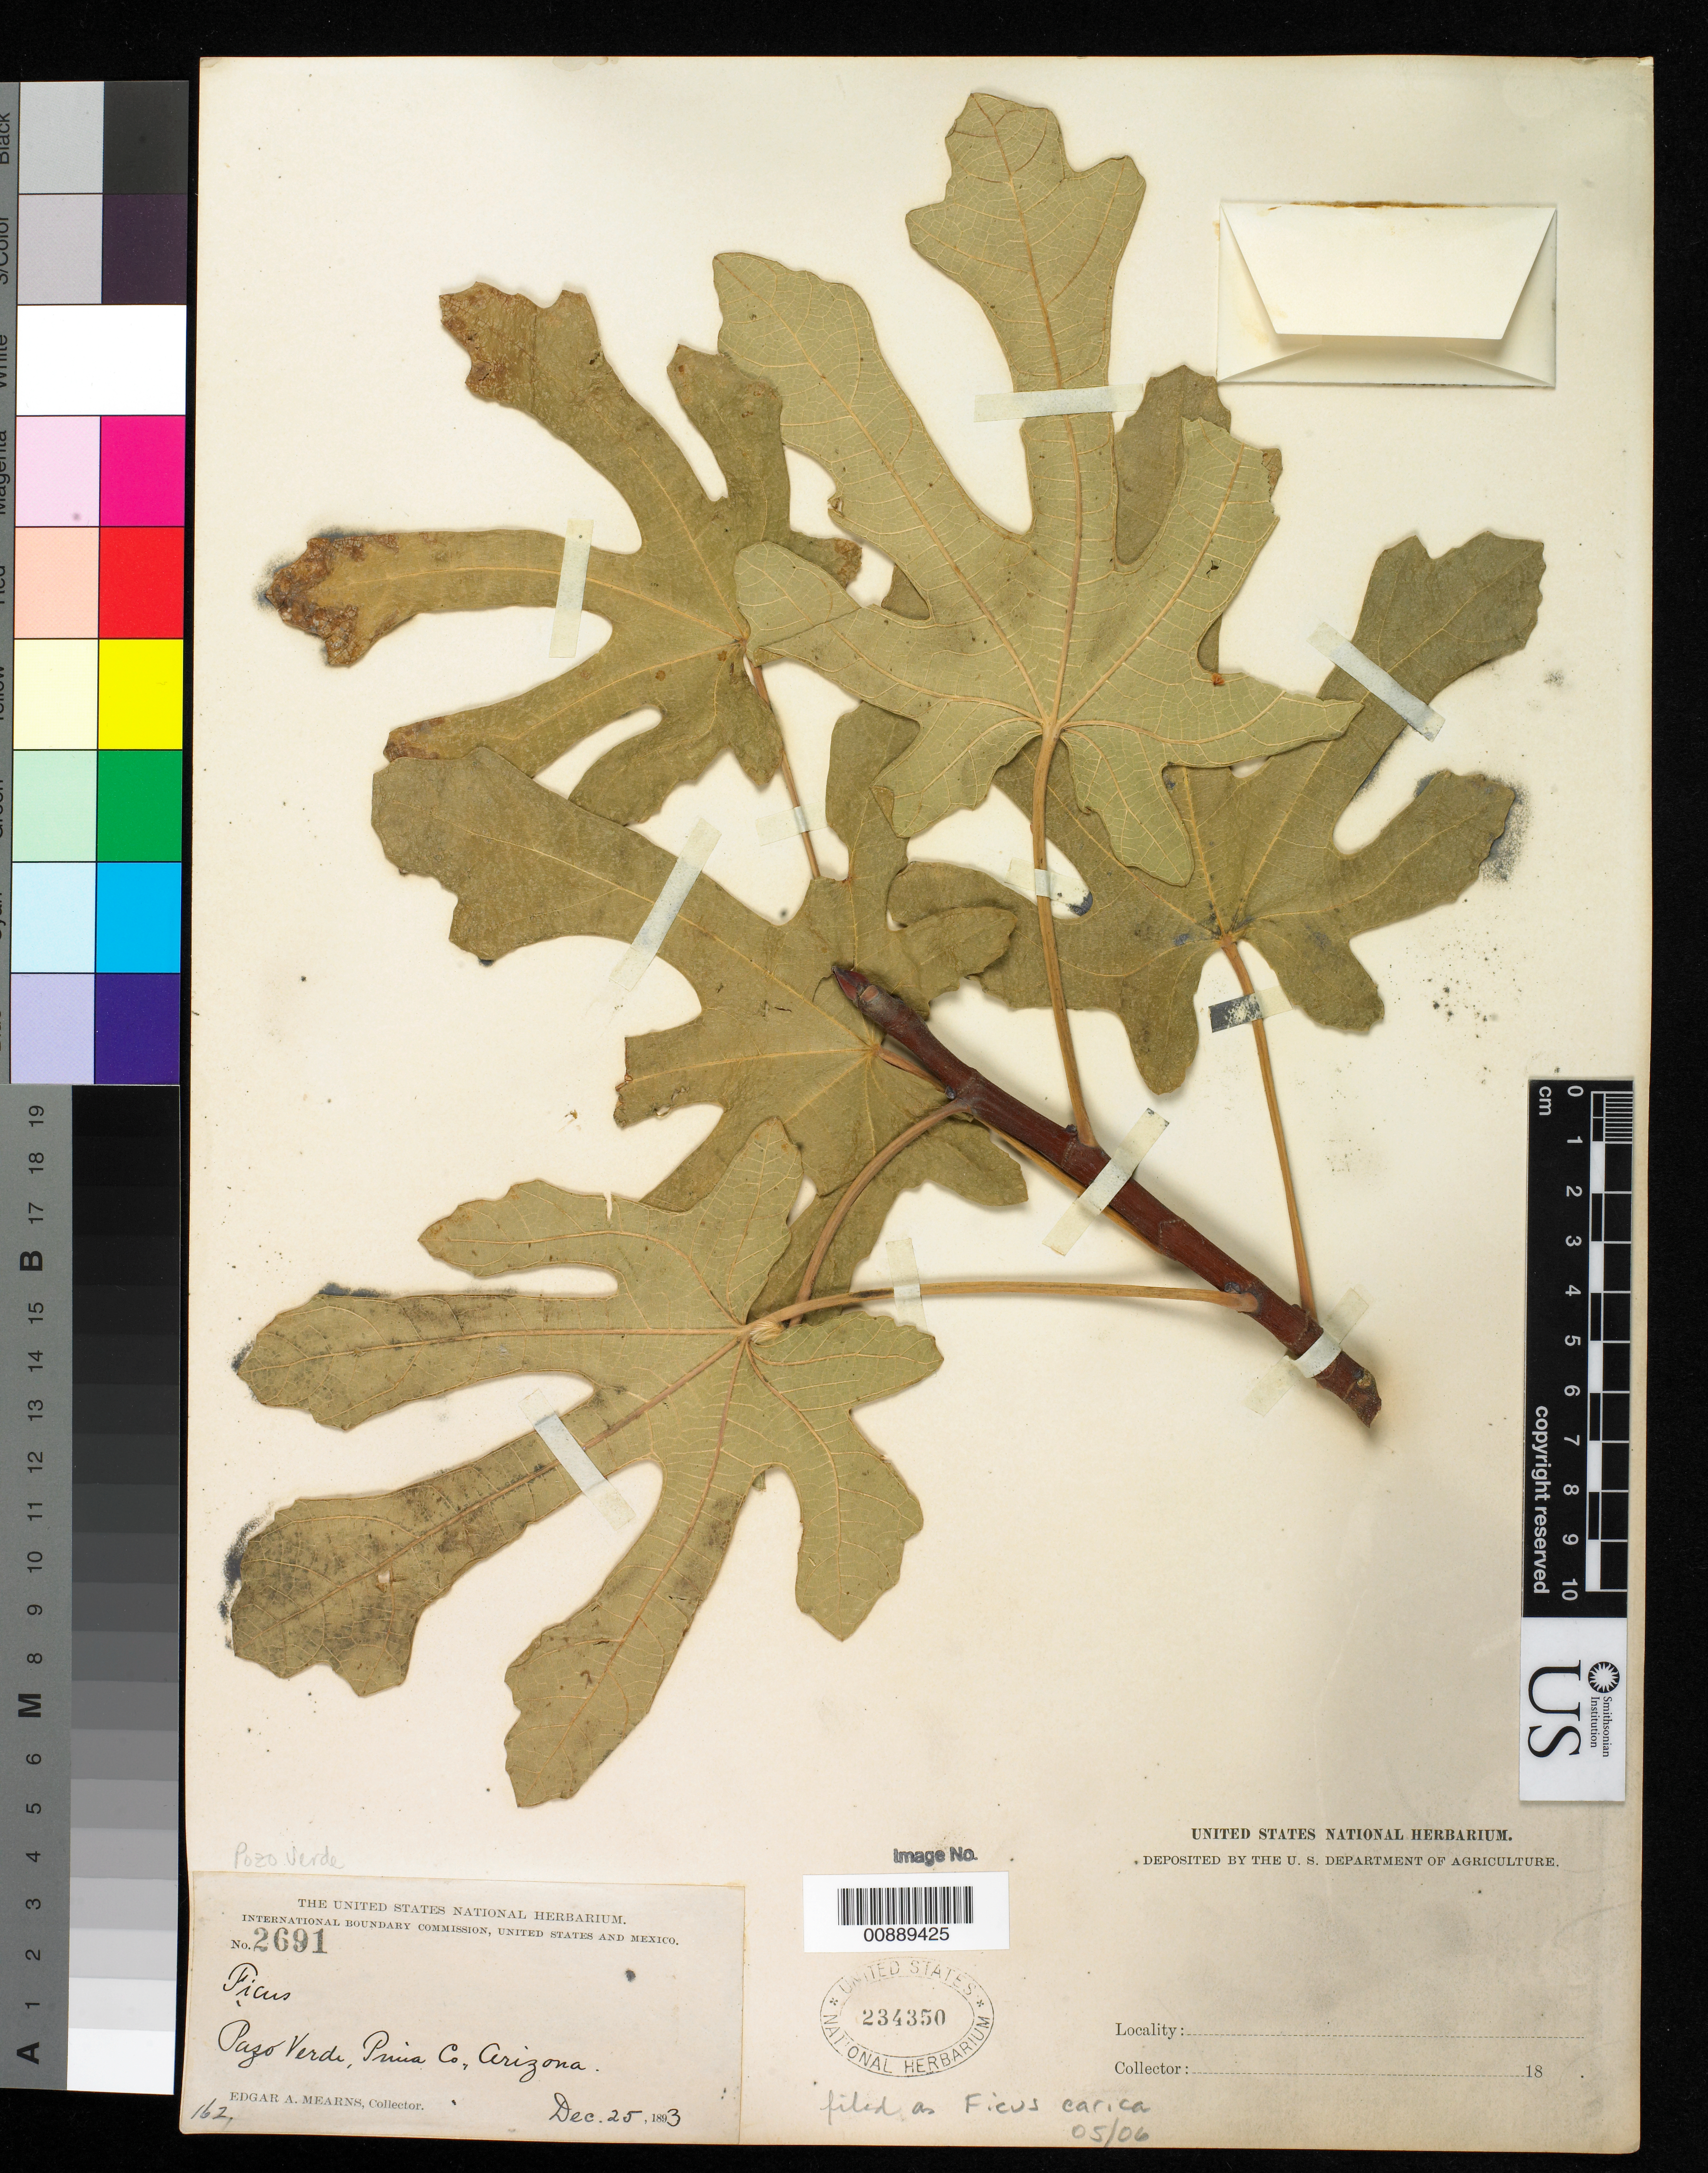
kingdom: Plantae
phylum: Tracheophyta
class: Magnoliopsida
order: Rosales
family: Moraceae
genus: Ficus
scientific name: Ficus carica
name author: L.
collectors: E. A. Mearns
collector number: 2691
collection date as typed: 25 Dec 1893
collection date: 1893-12-25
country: United States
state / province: Arizona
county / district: Pima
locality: Pozo Verde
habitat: Wild hillside.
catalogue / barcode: US 234350